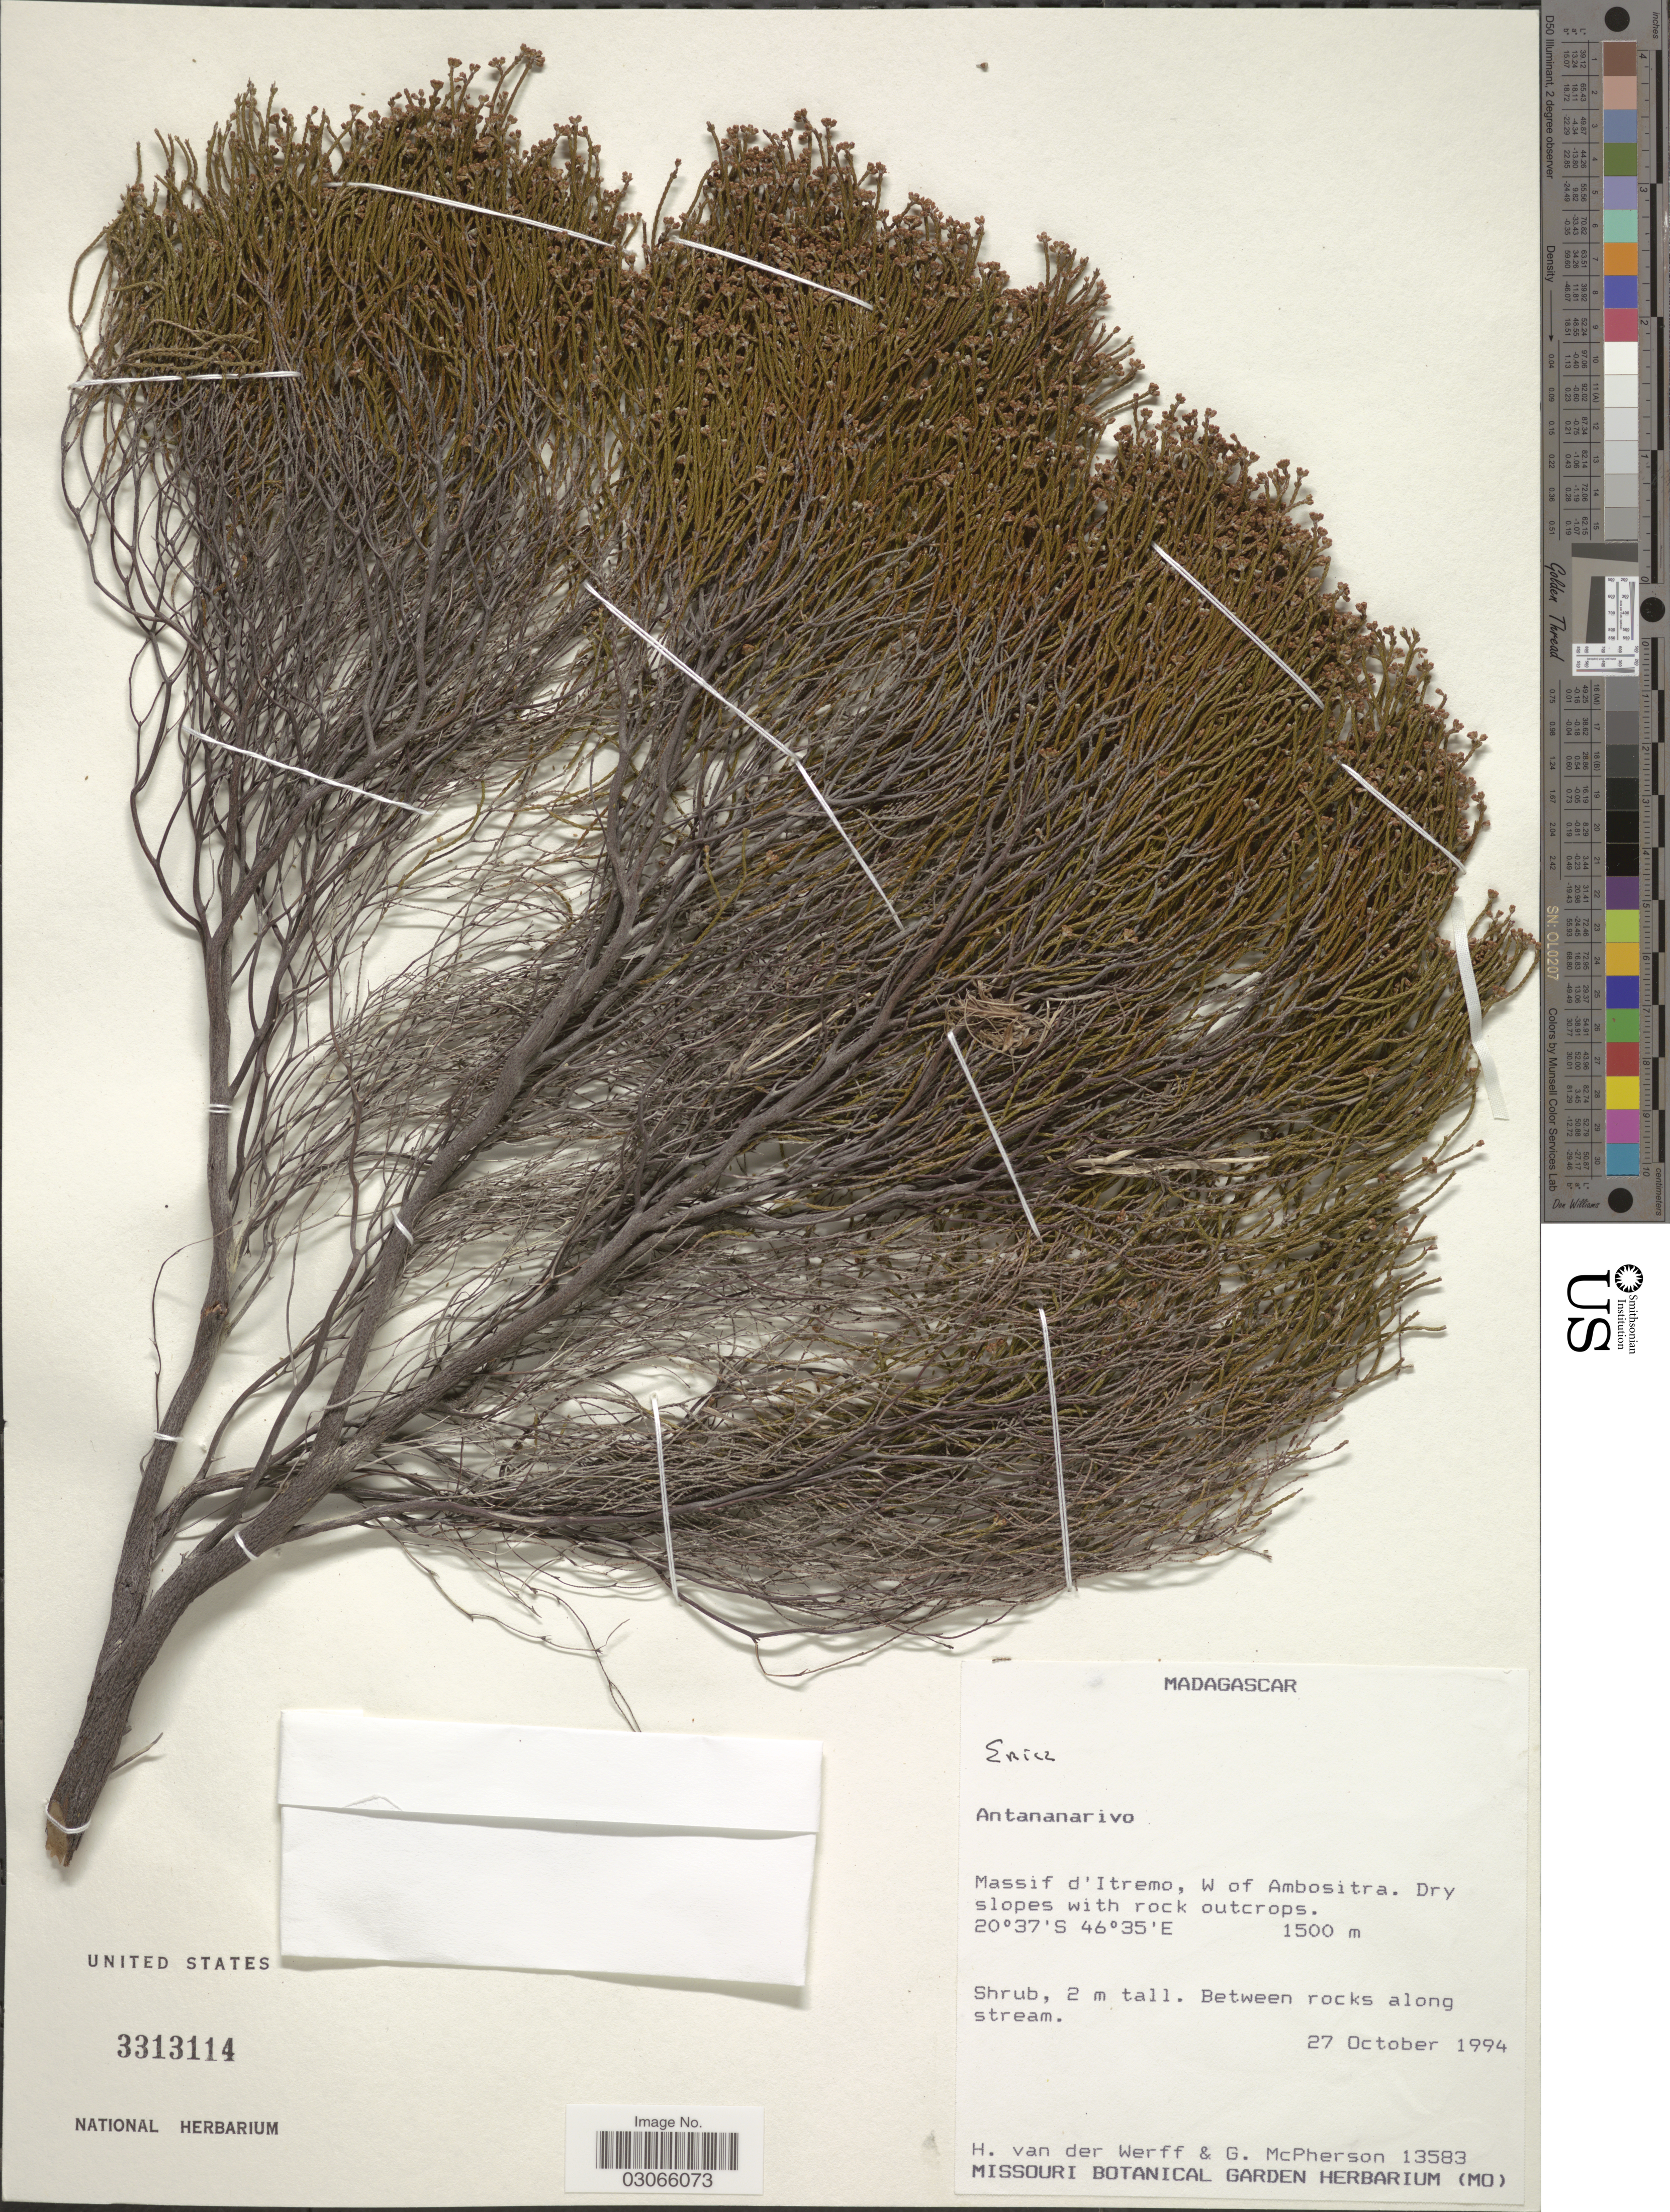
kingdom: Plantae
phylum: Tracheophyta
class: Magnoliopsida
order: Ericales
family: Ericaceae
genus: Erica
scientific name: Erica sp.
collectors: H. van der Werff & G. McPherson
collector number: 13583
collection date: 1994-10-27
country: Madagascar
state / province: Amoron'i Mania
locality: Massif d'Itremo, W of Ambositra.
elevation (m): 1500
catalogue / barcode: US 3313114